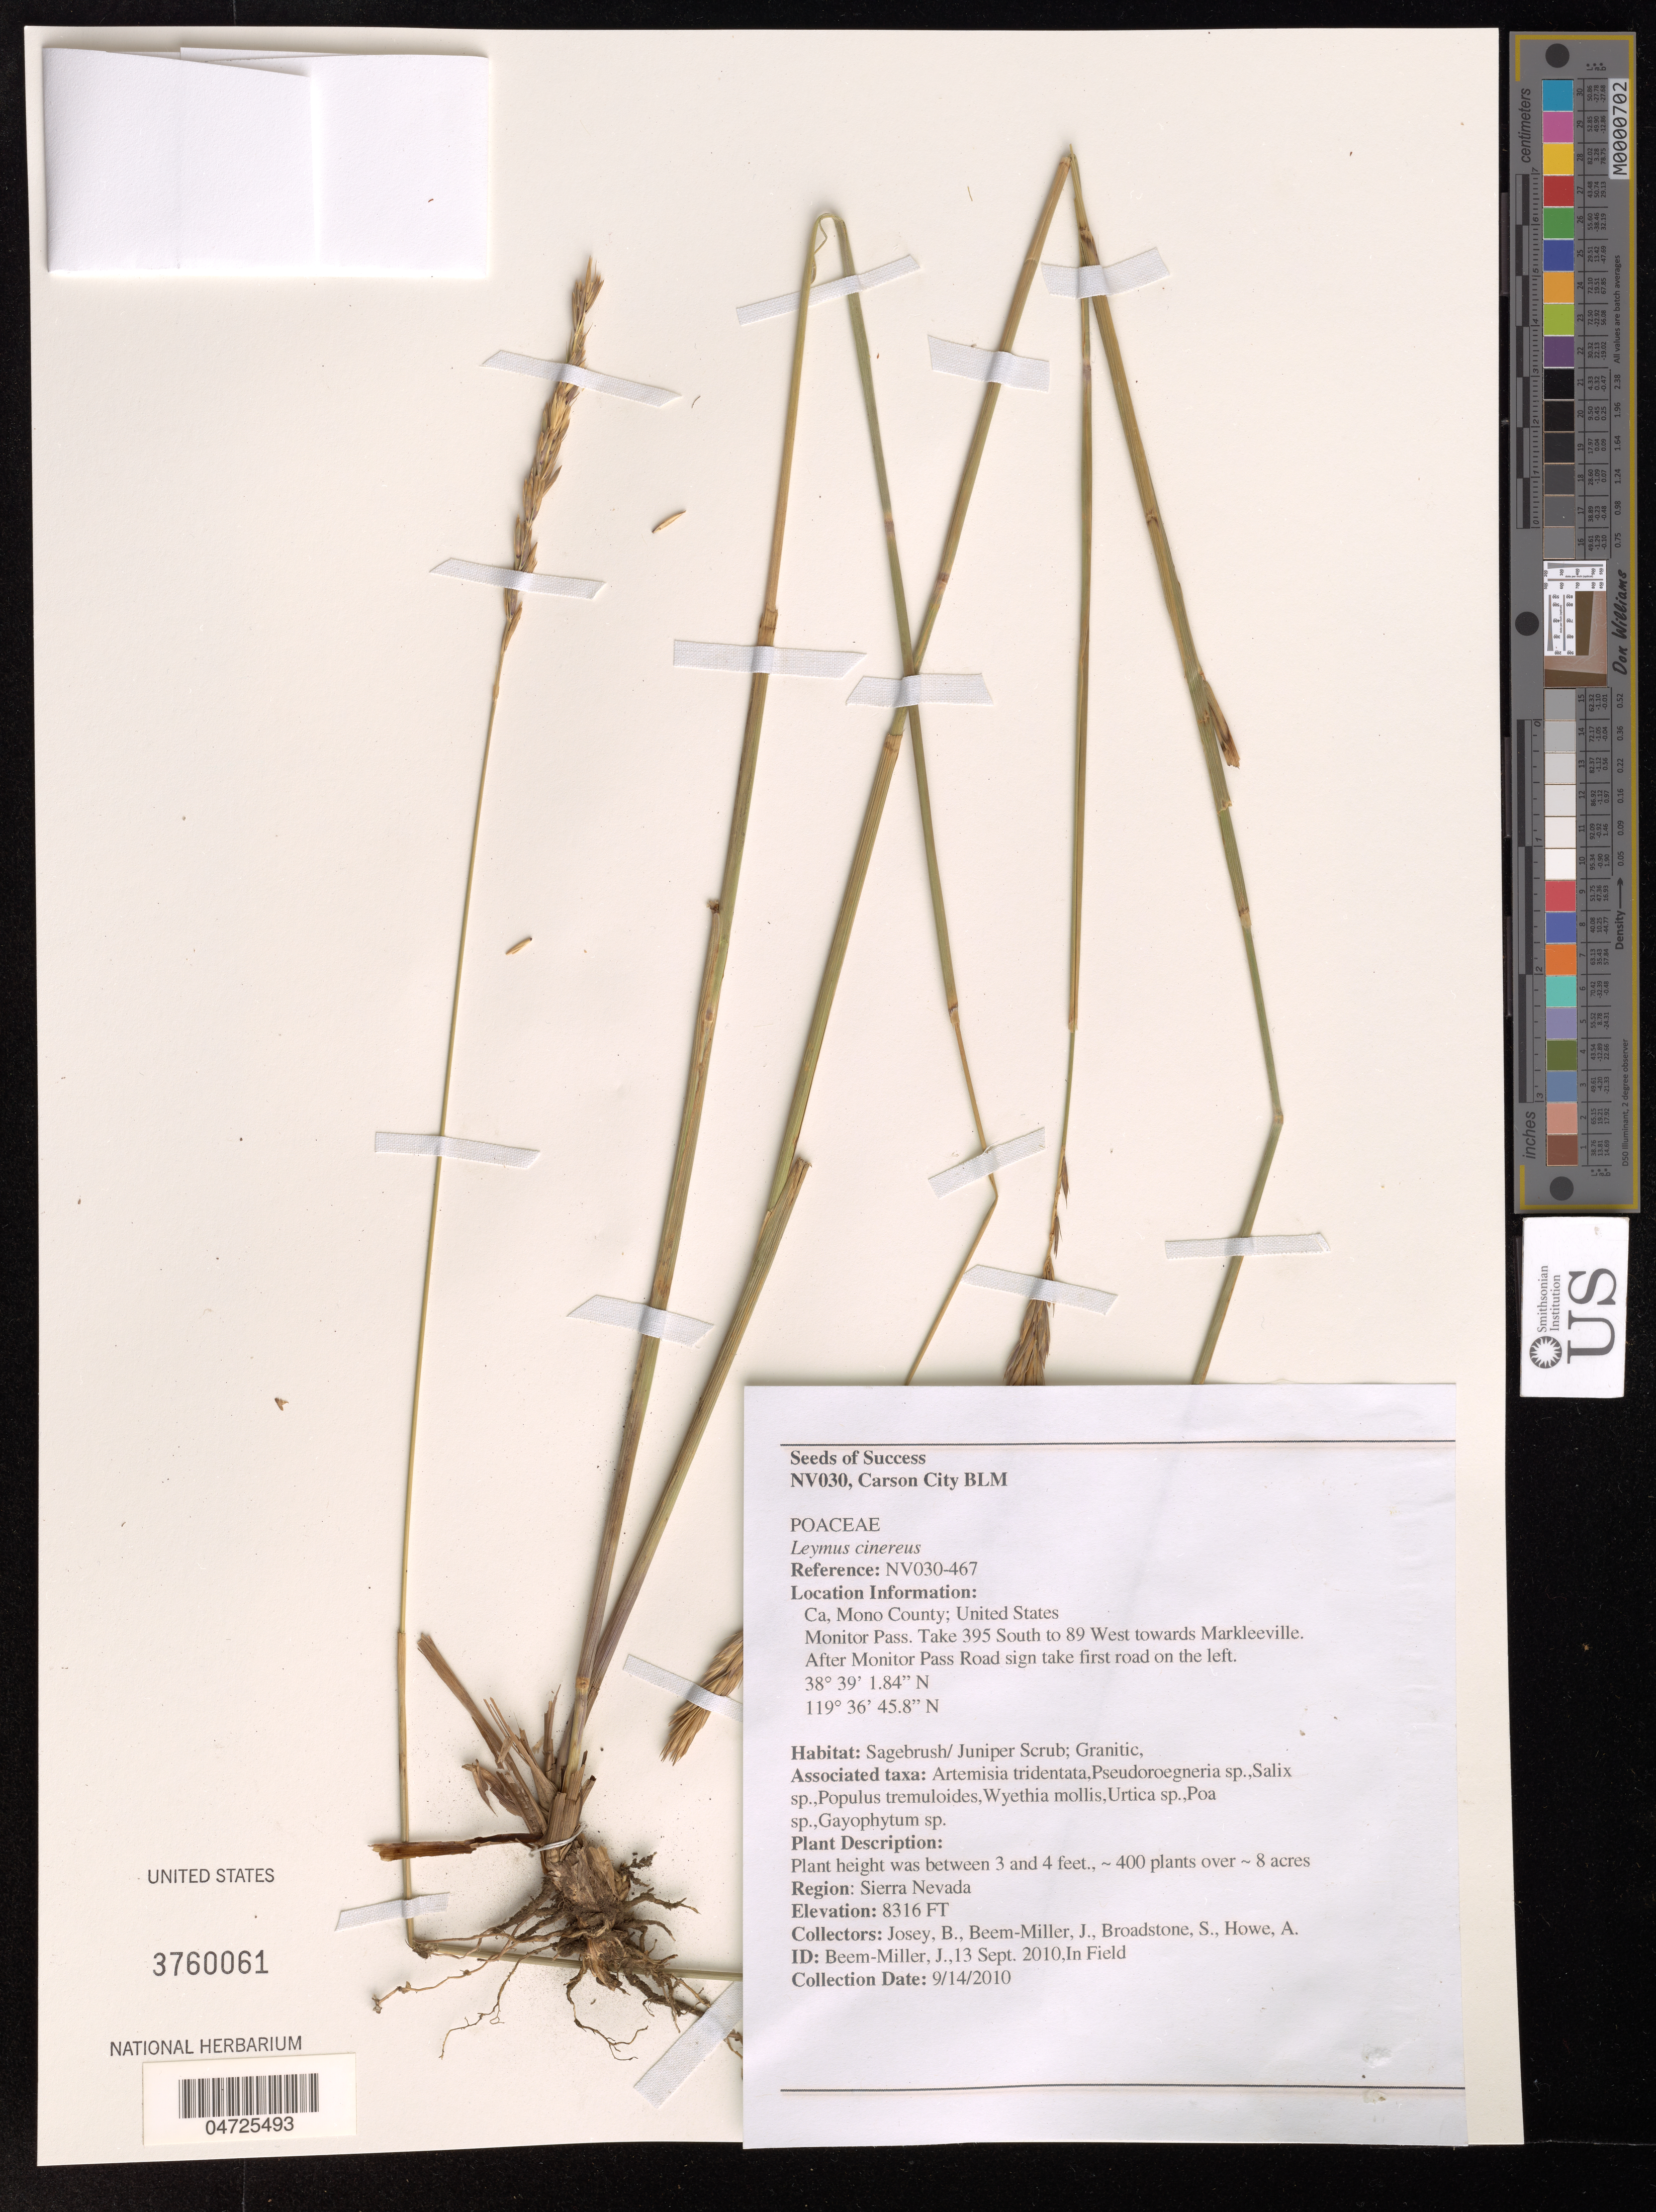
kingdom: Plantae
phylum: Tracheophyta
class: Liliopsida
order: Poales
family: Poaceae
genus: Leymus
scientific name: Leymus cinereus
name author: (Scribn. & Merr.) Á. Löve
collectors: B. Josey, J. Beem-Miller, S. Broadstone & A. Howe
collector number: NV030-467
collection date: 2010-09-14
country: United States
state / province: California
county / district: Mono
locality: Mono County. Monitor Pass. Take 395 South to 89 West towards Markleeville. After Monitor Pass Road sign take first road on the left. Region: Sierra Nevada.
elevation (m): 2535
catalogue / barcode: US 3760061